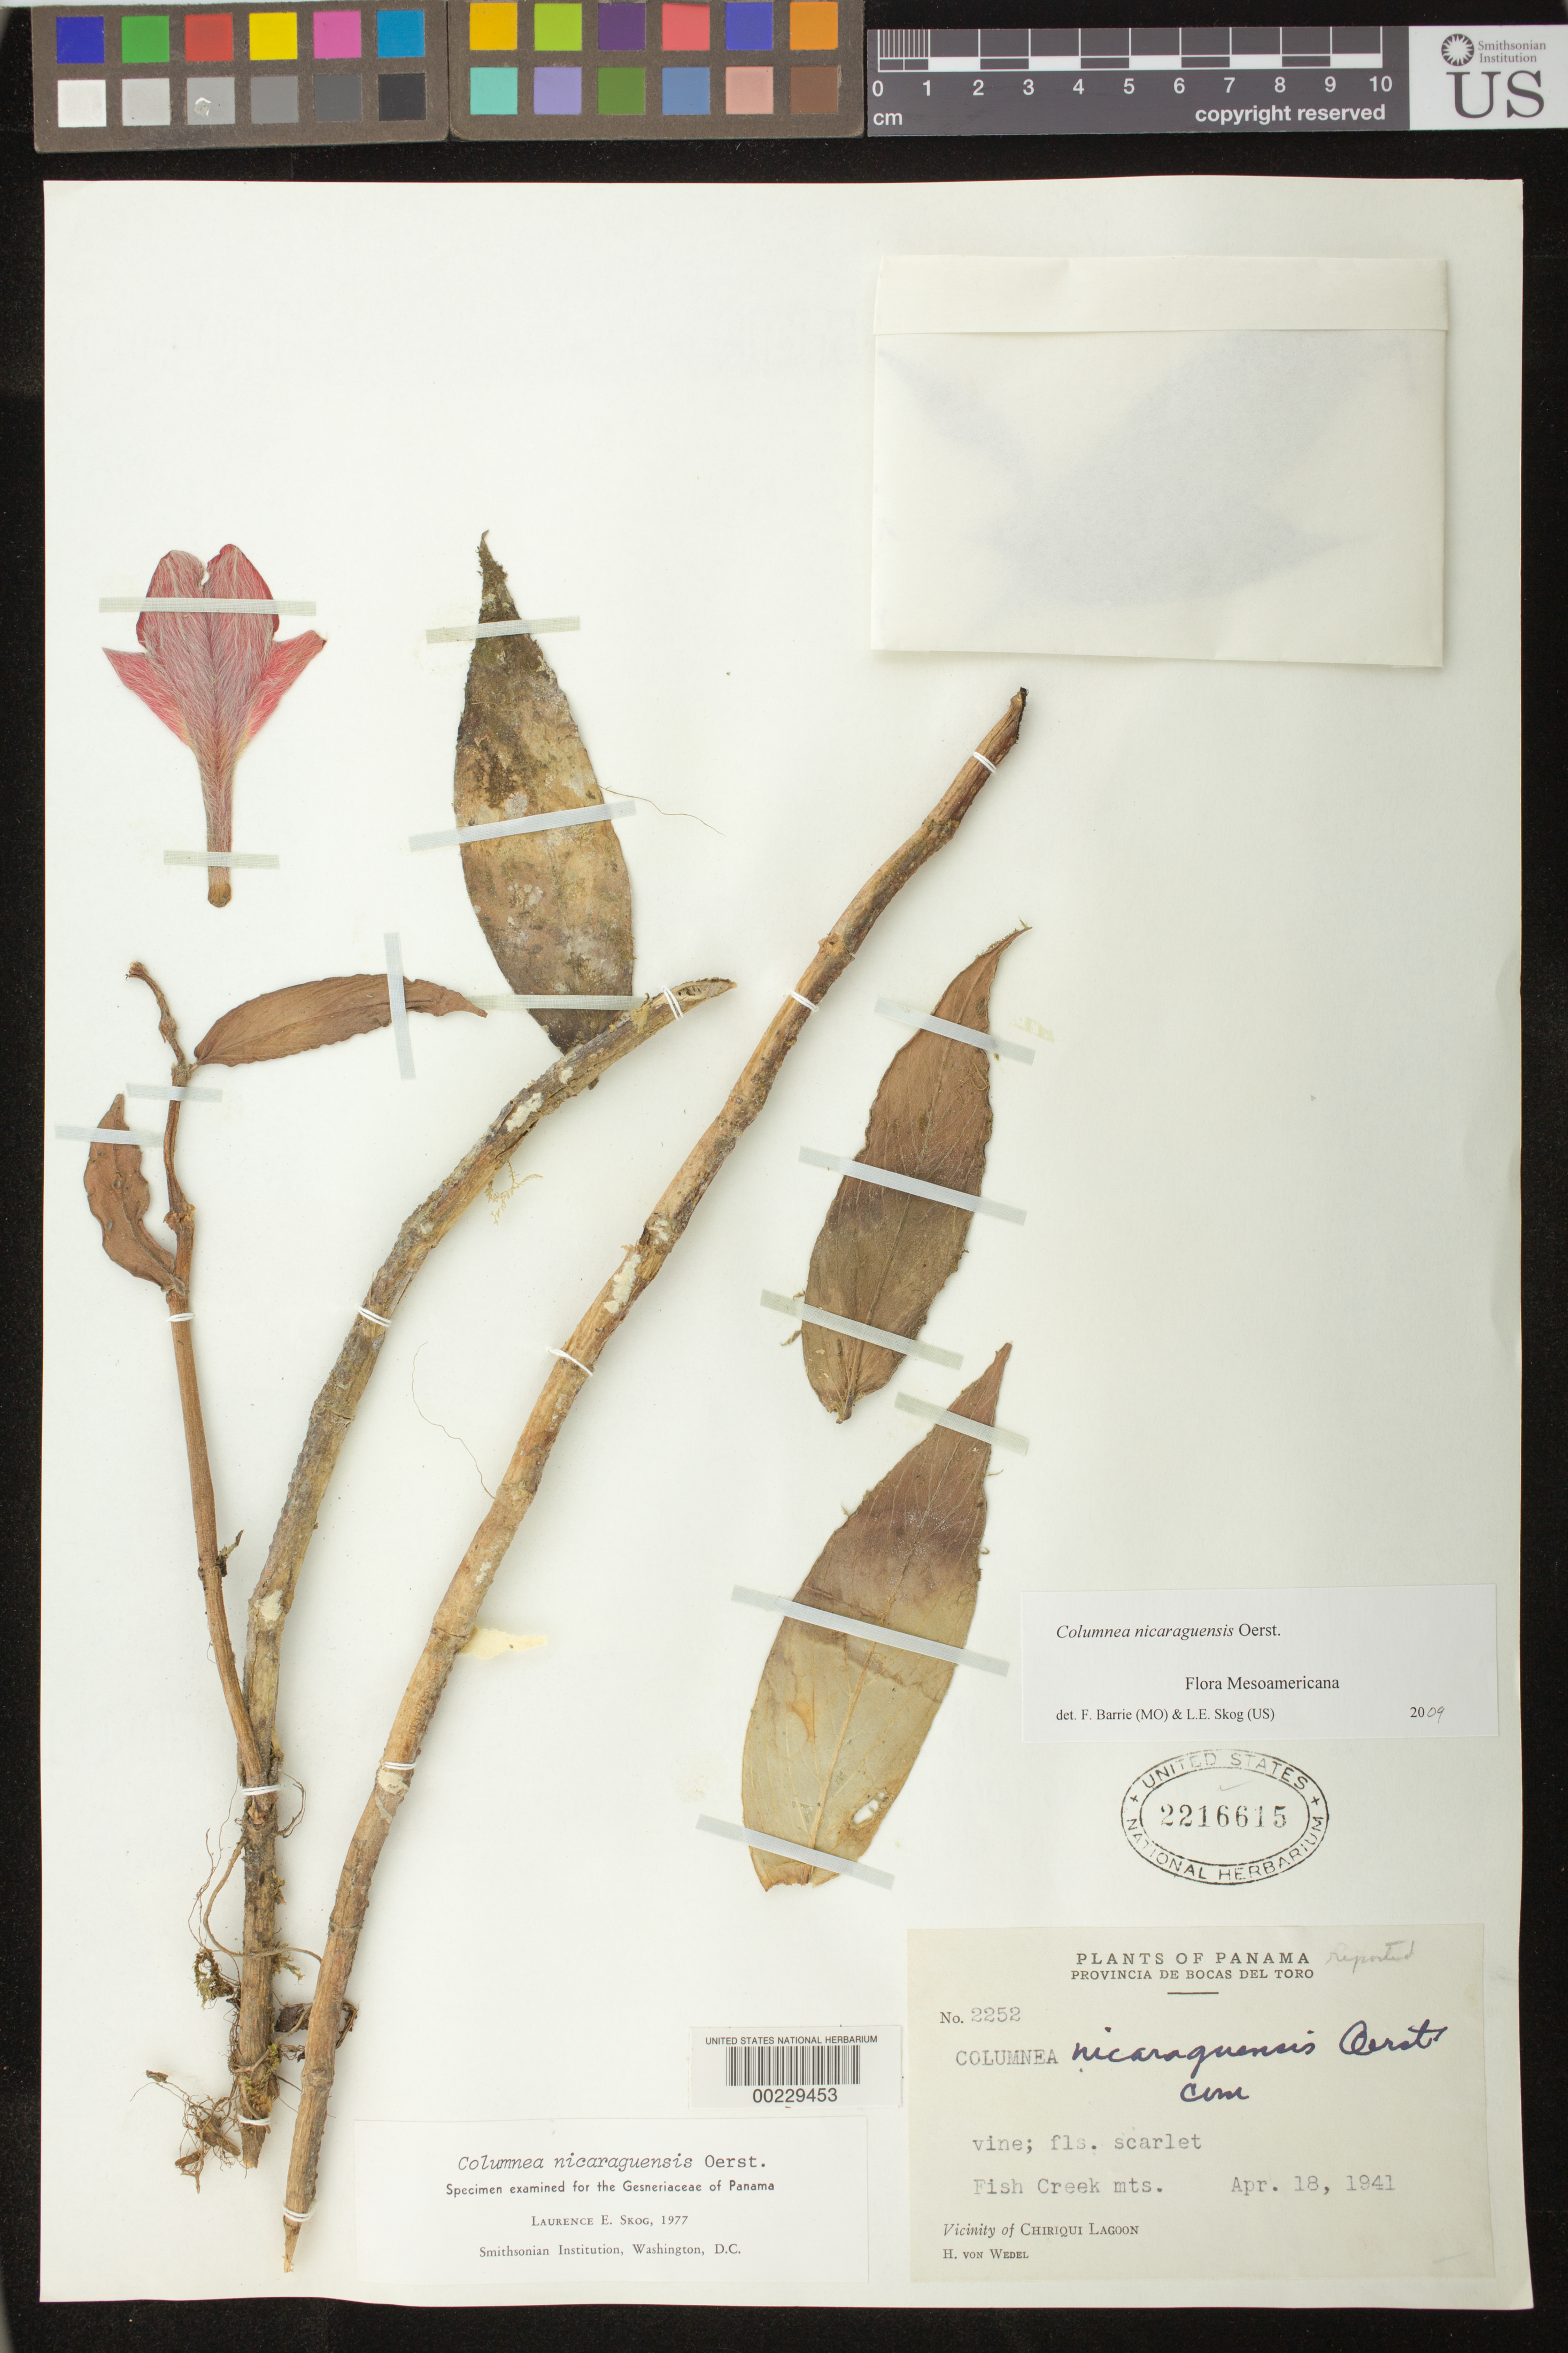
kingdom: Plantae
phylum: Tracheophyta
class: Magnoliopsida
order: Lamiales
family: Gesneriaceae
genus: Columnea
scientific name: Columnea nicaraguensis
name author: Oerst.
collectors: H. von Wedel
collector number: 2252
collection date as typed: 18 Apr 1941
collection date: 1941-04-18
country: Panama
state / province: Bocas del Toro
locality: Fish Creek Mts, vicinity of Chiriqui Lagoon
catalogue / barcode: US 2216615